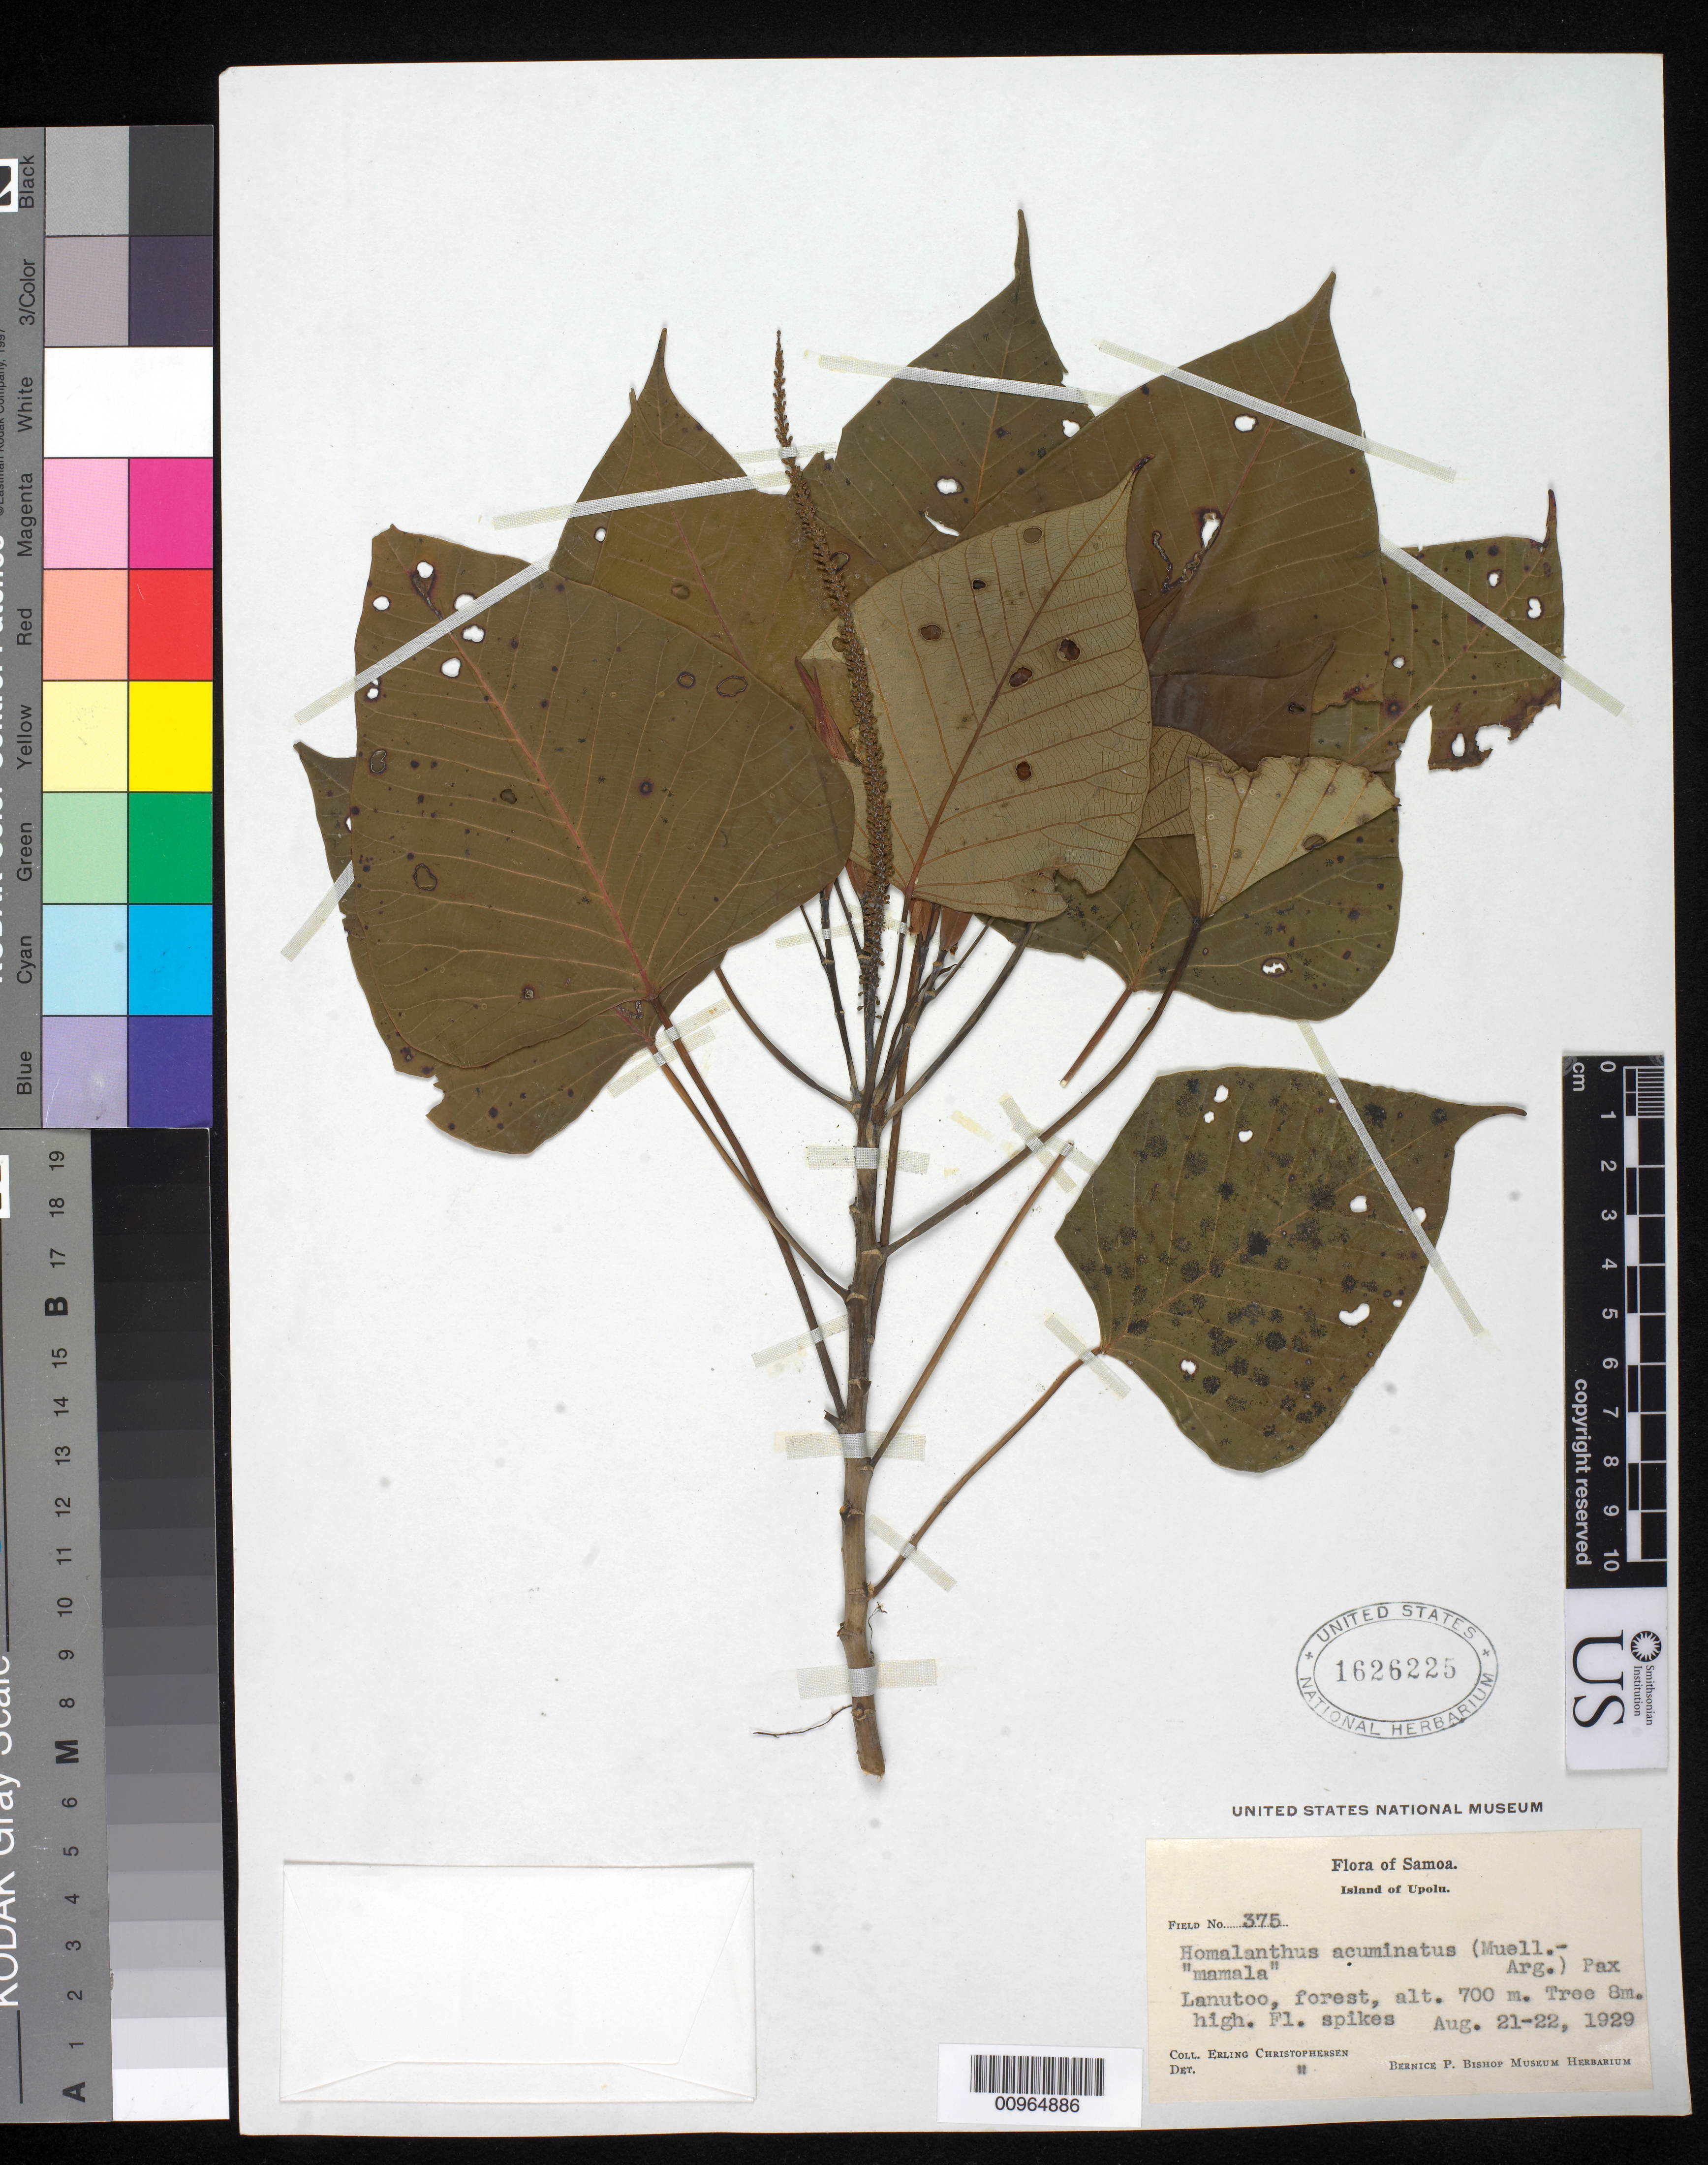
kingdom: Plantae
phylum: Tracheophyta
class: Magnoliopsida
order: Malpighiales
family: Euphorbiaceae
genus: Homalanthus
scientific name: Homalanthus acuminatus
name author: (Müll. Arg.) Pax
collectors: E. Christophersen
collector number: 375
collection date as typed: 21 Aug 1929 to 22 Aug 1929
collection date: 1929-08-21/1929-08-22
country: Samoa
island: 'Upolu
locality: Lanutoo, forest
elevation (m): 700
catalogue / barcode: US 1626225